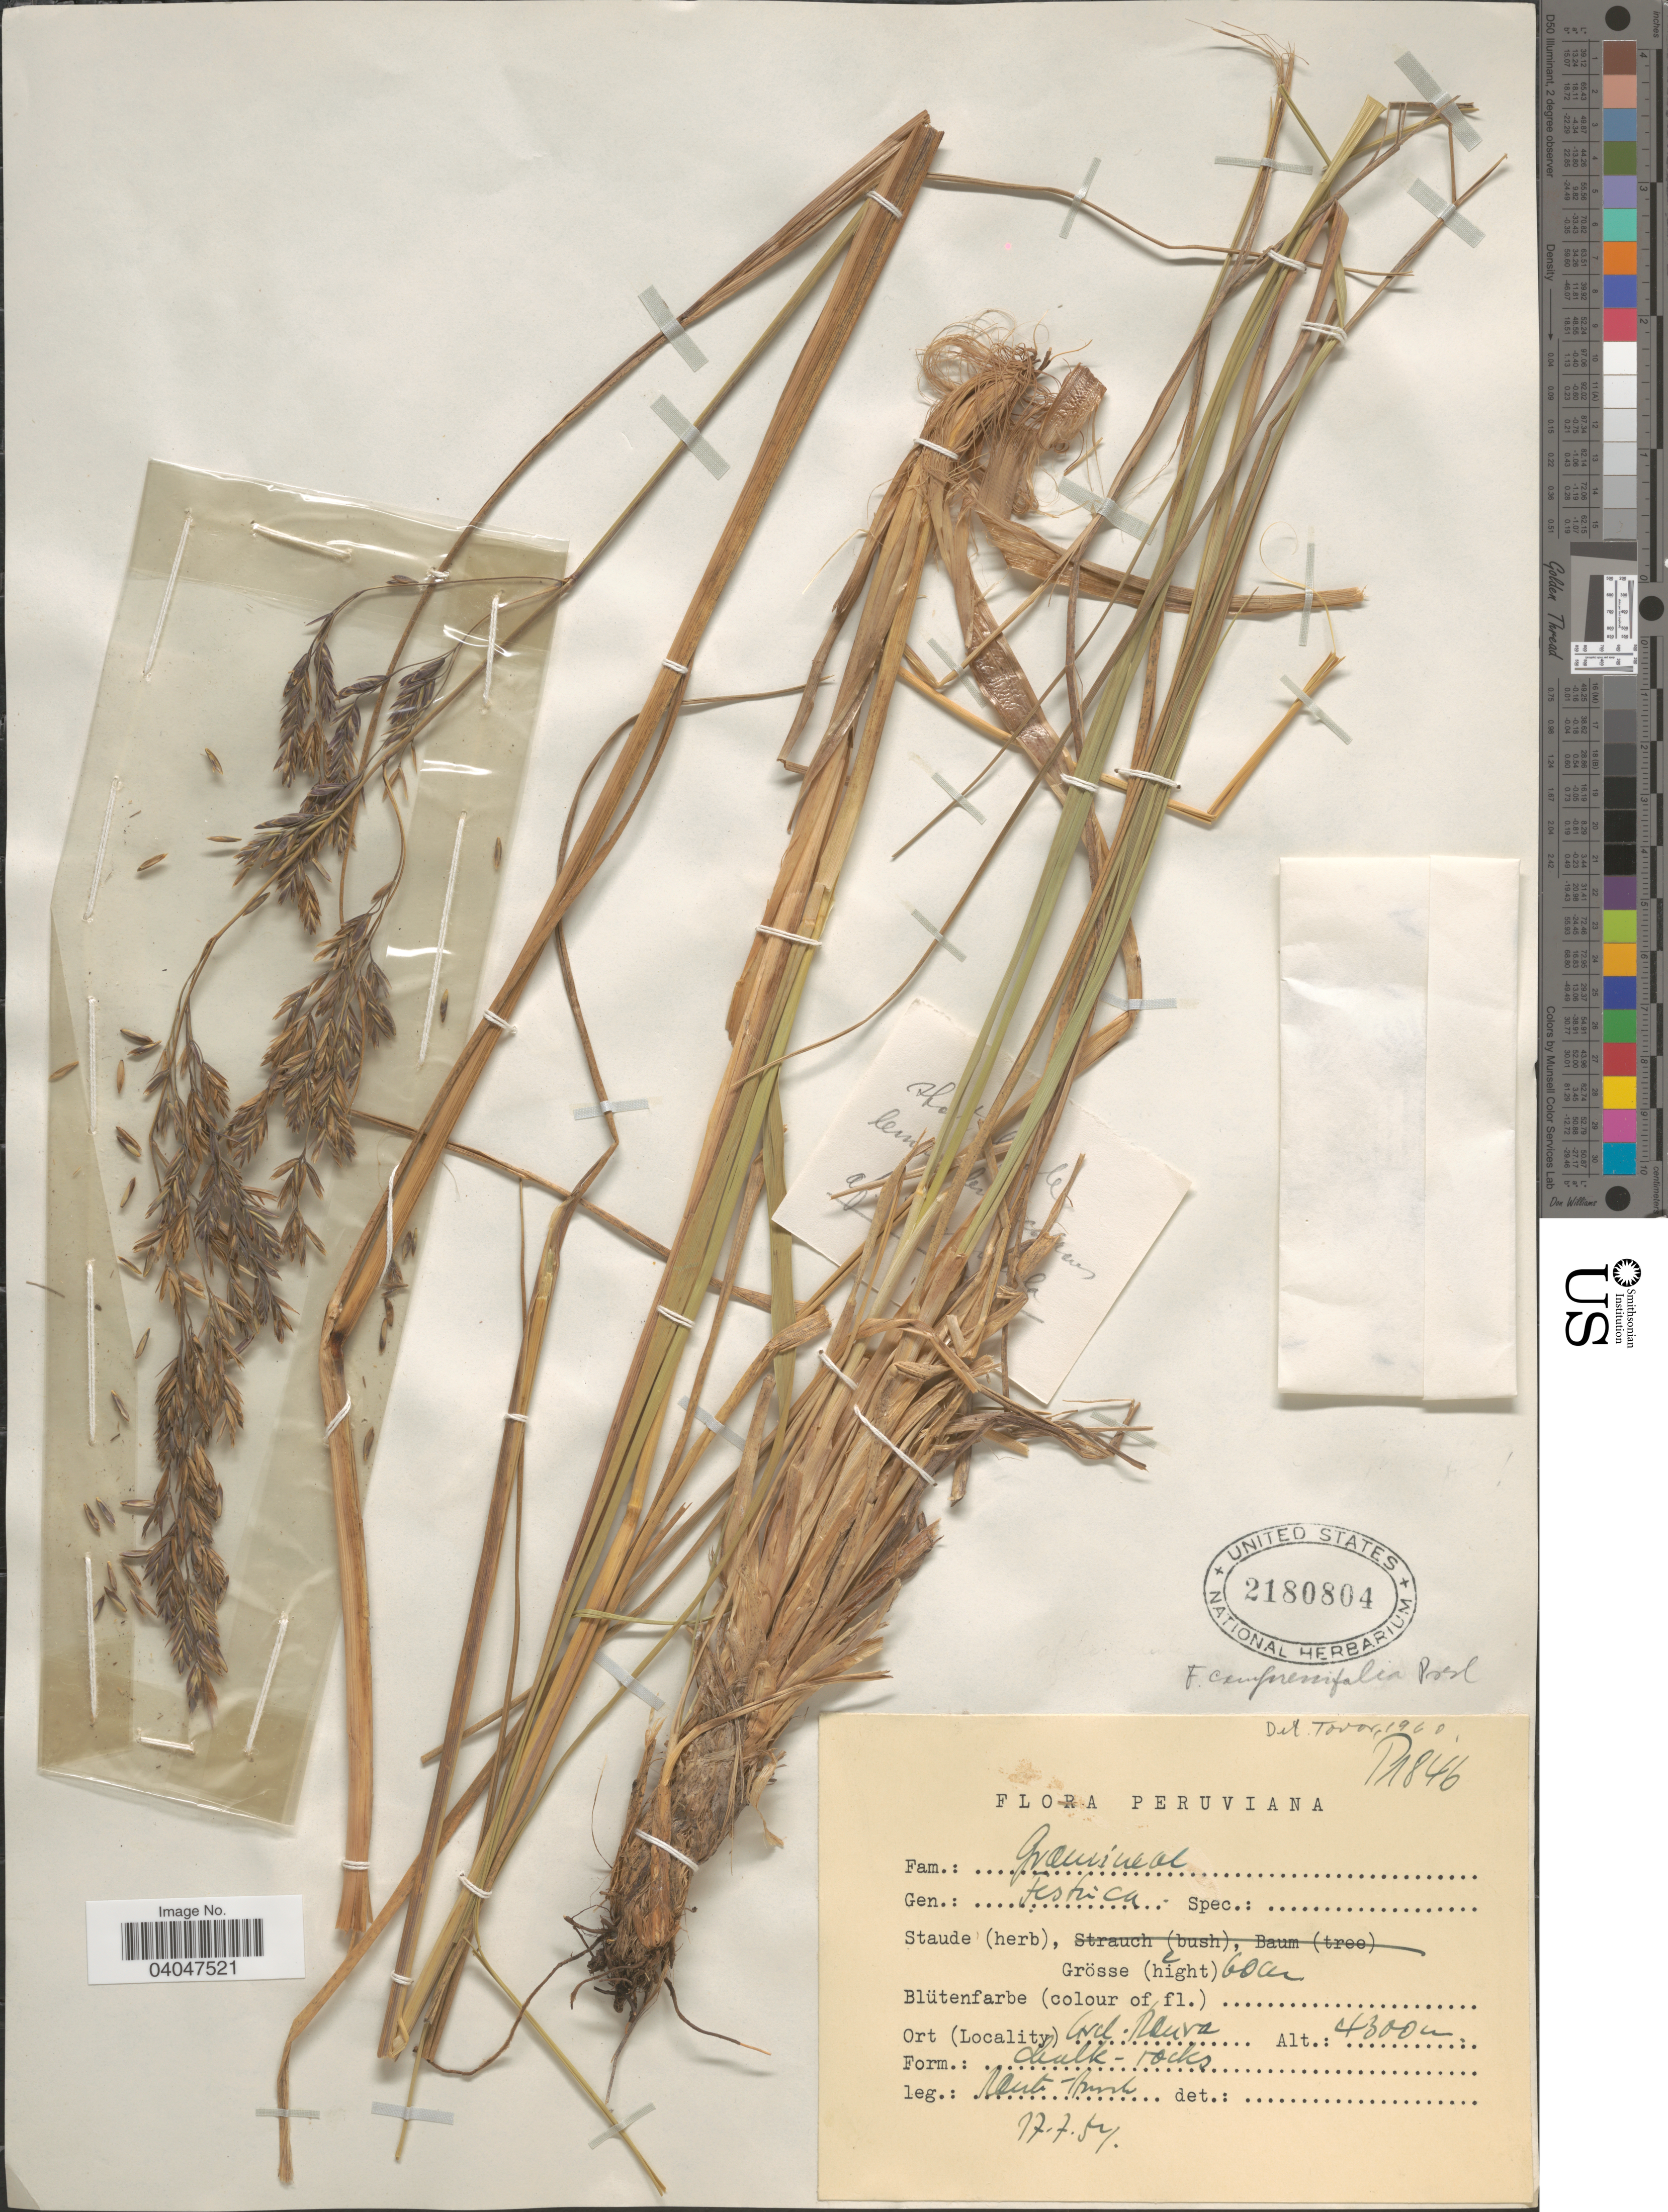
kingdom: Plantae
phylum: Tracheophyta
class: Liliopsida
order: Poales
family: Poaceae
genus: Festuca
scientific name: Festuca compressifolia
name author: J. Presl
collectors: W. Rauh & G. Hirsch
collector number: P1846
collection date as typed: Transcribed d/m/y: 17/7/54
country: Peru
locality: Cord. Reura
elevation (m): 4300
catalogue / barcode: US 2180804